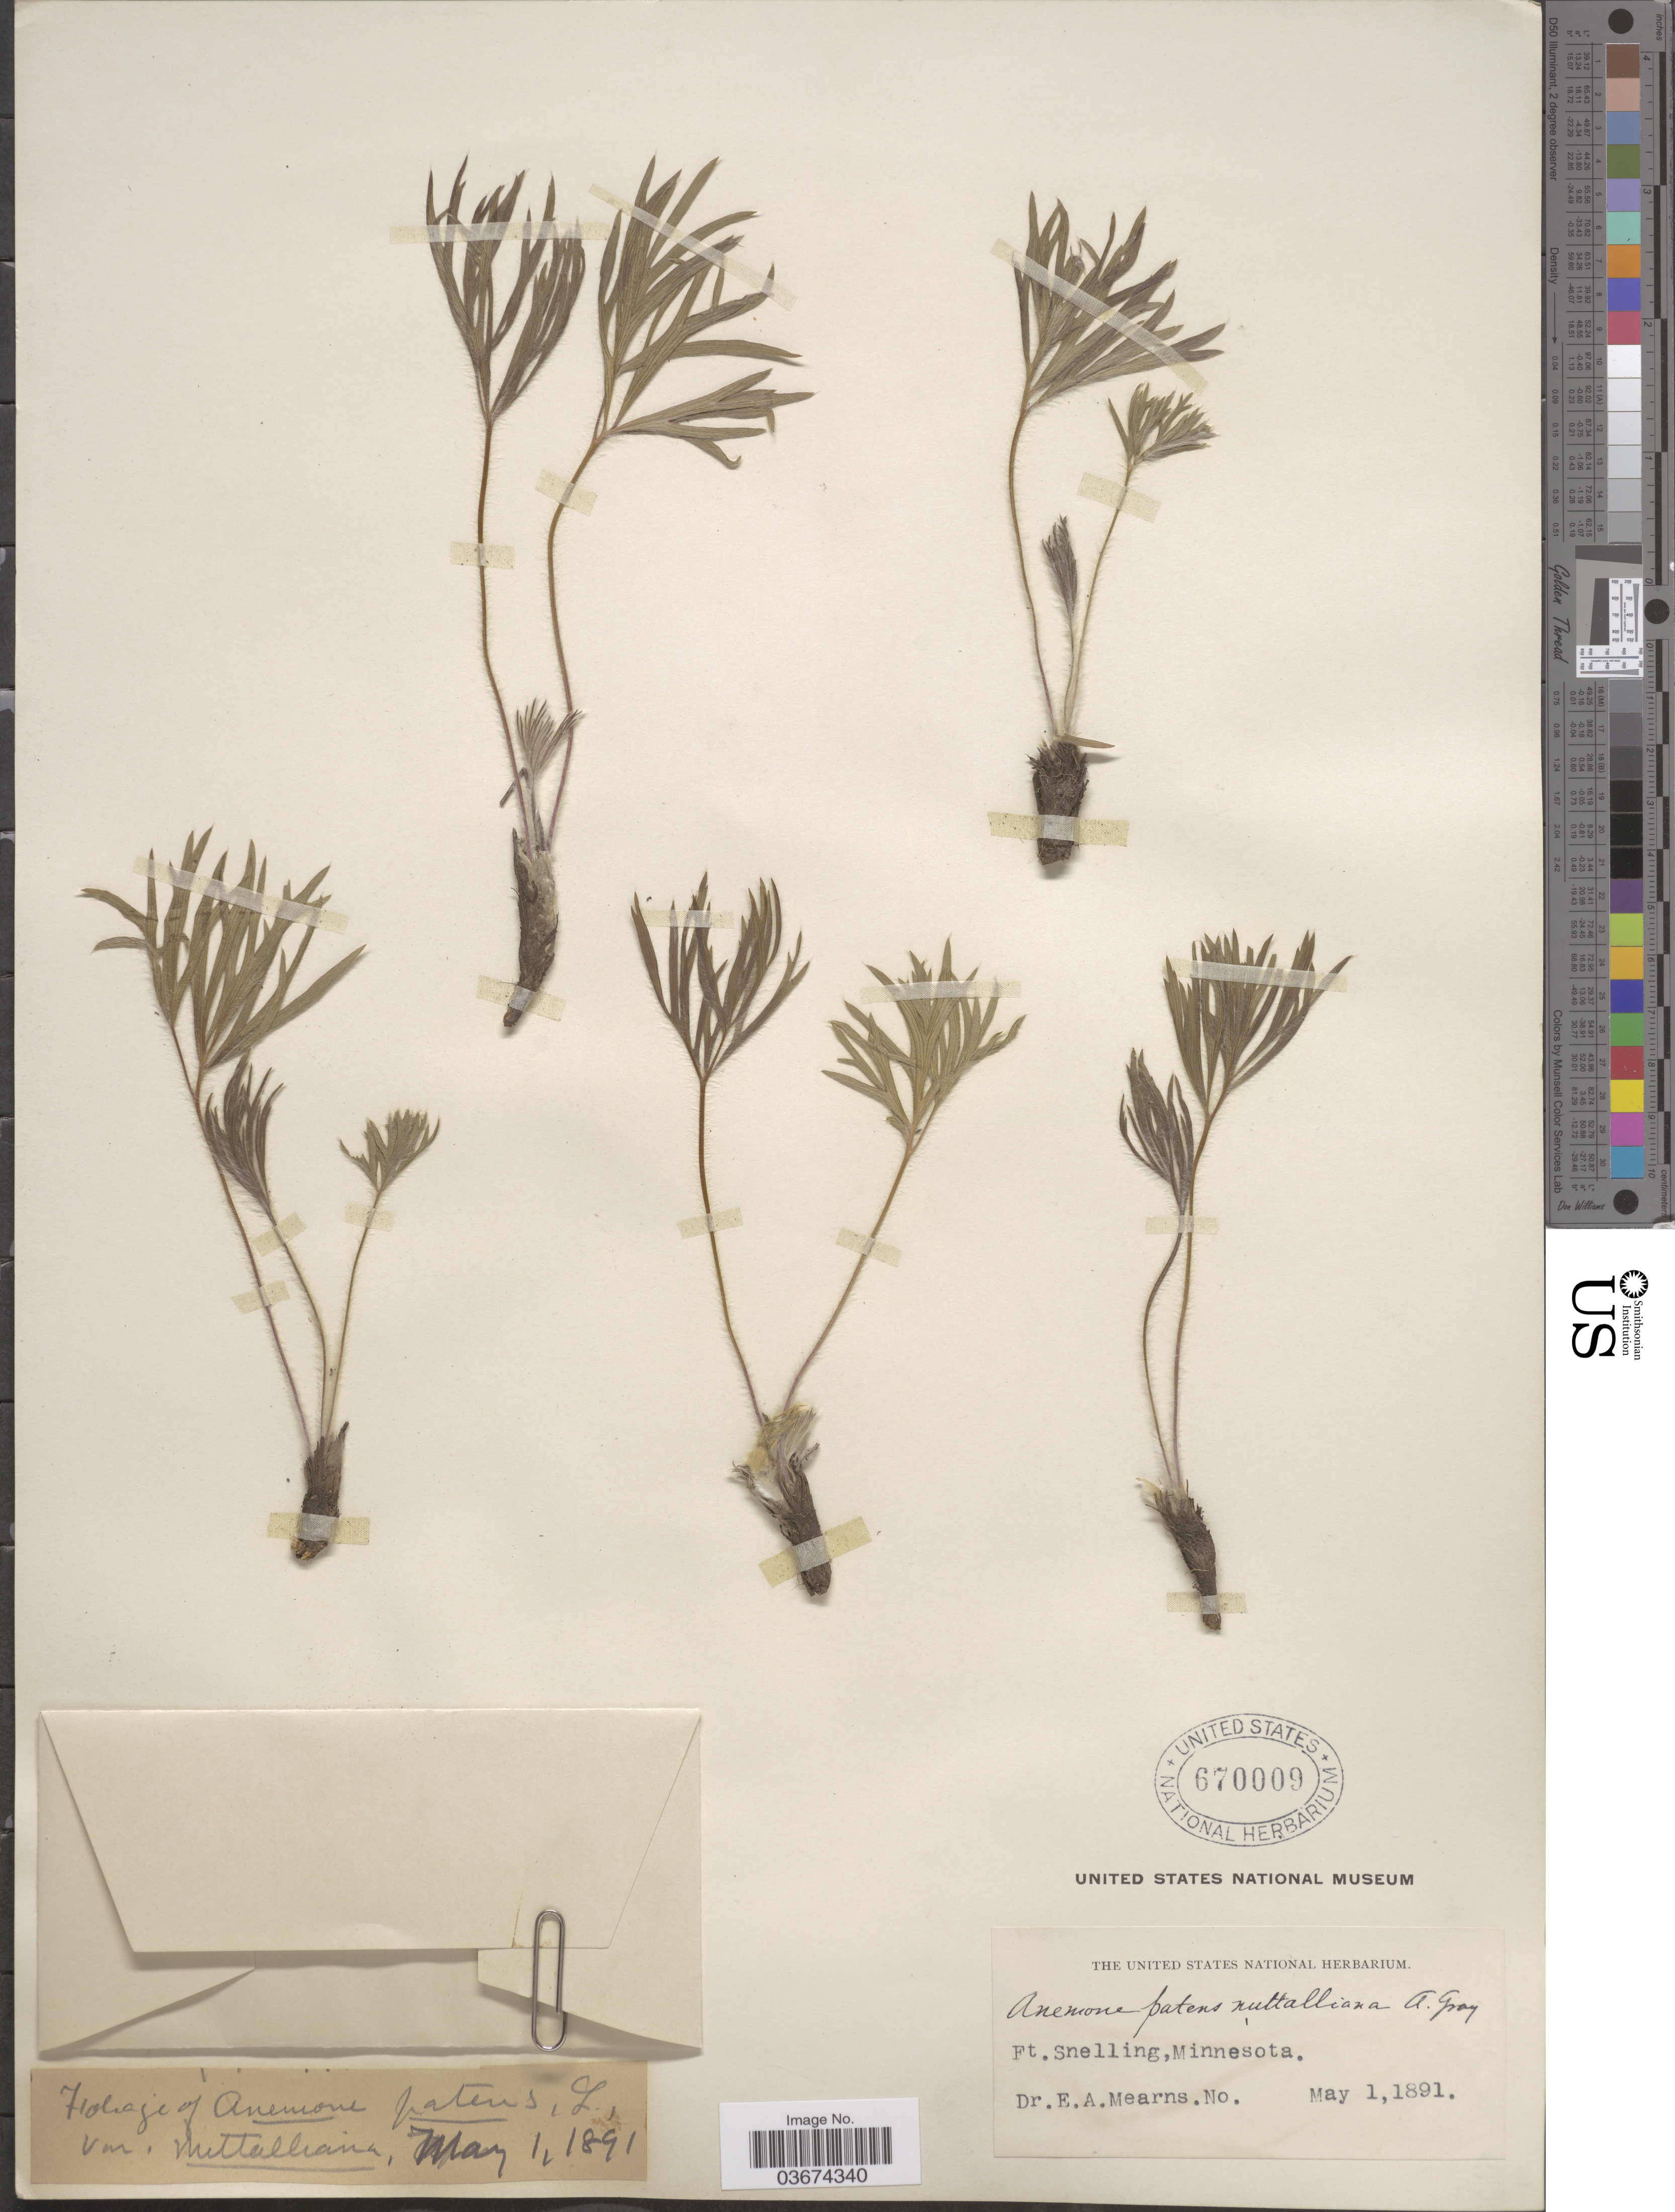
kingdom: Plantae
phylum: Tracheophyta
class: Magnoliopsida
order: Ranunculales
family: Ranunculaceae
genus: Pulsatilla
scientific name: Pulsatilla nuttalliana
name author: (DC.) Bercht. & J. Presl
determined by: Strong, Mark T., (BOT), Smithsonian Institution - National Museum of Natural History (UNITED STATES)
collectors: E. A. Mearns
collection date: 1891-05-01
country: United States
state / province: Minnesota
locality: Ft. Snelling.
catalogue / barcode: US 670009